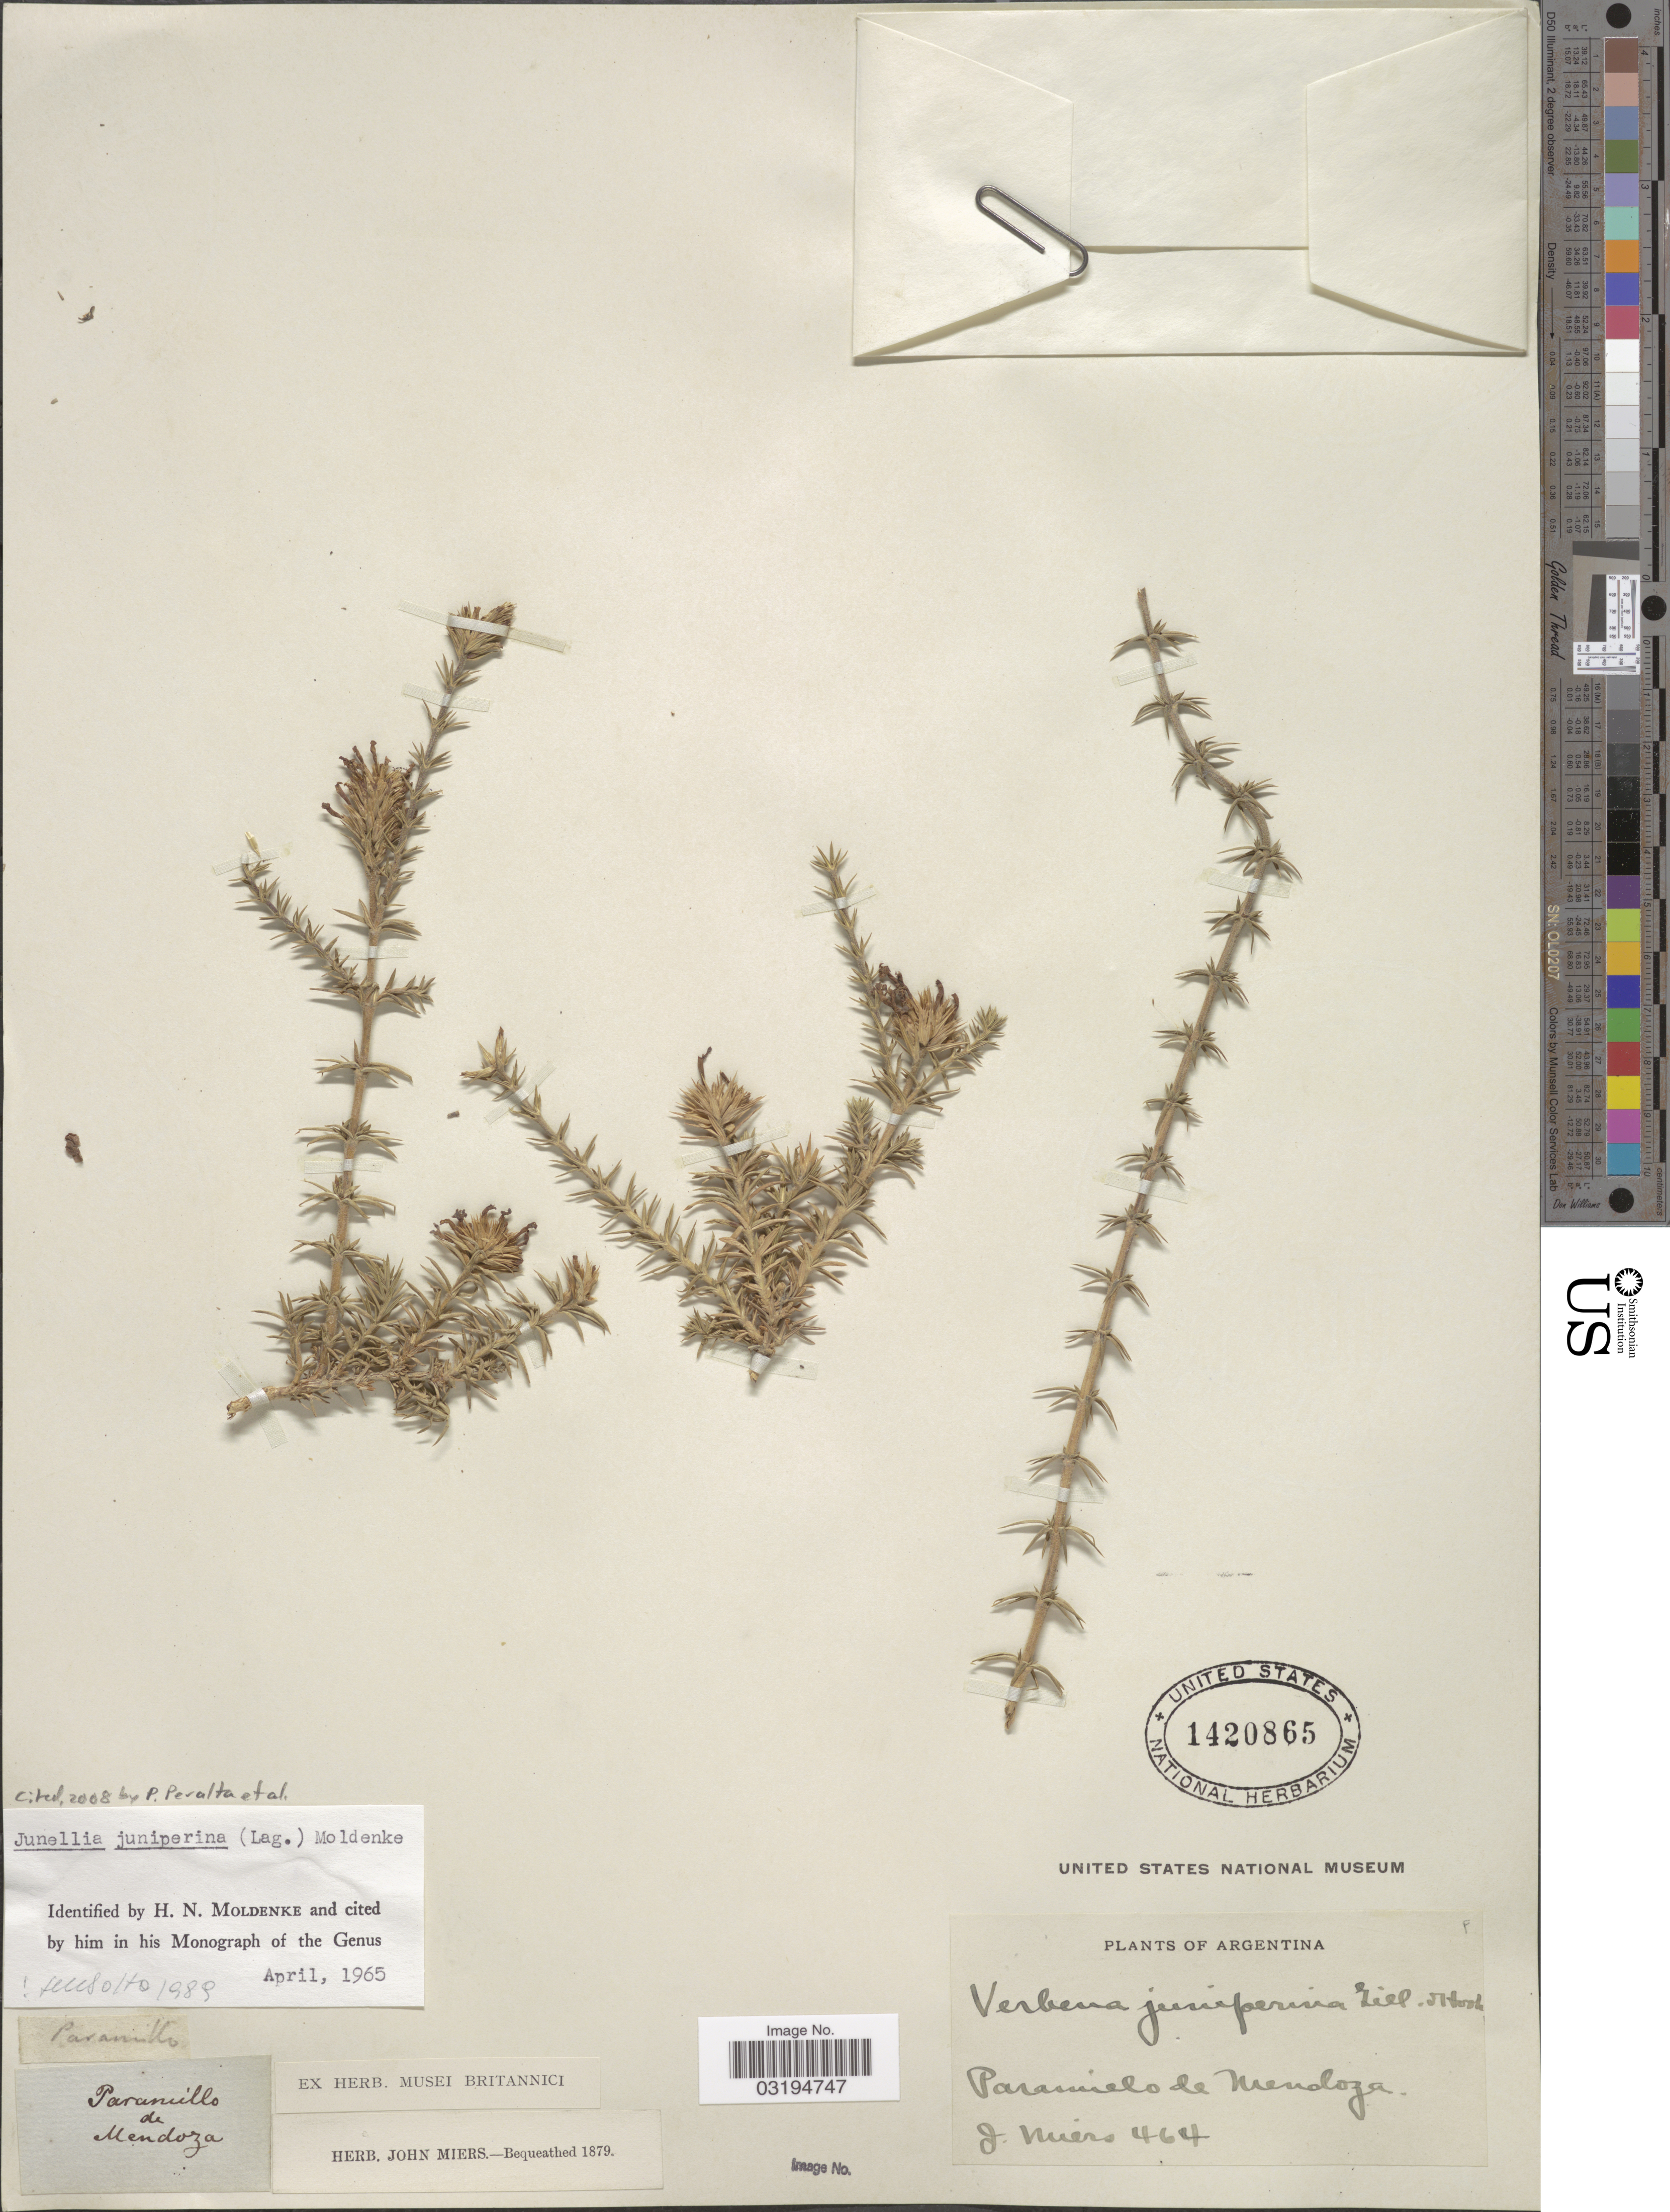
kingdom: Plantae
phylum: Tracheophyta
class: Magnoliopsida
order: Lamiales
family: Verbenaceae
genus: Junellia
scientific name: Junellia juniperina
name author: (Lag.) Moldenke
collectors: J. Miers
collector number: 464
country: Argentina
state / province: Mendoza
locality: Paramillo de Mendoza.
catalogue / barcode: US 1420865